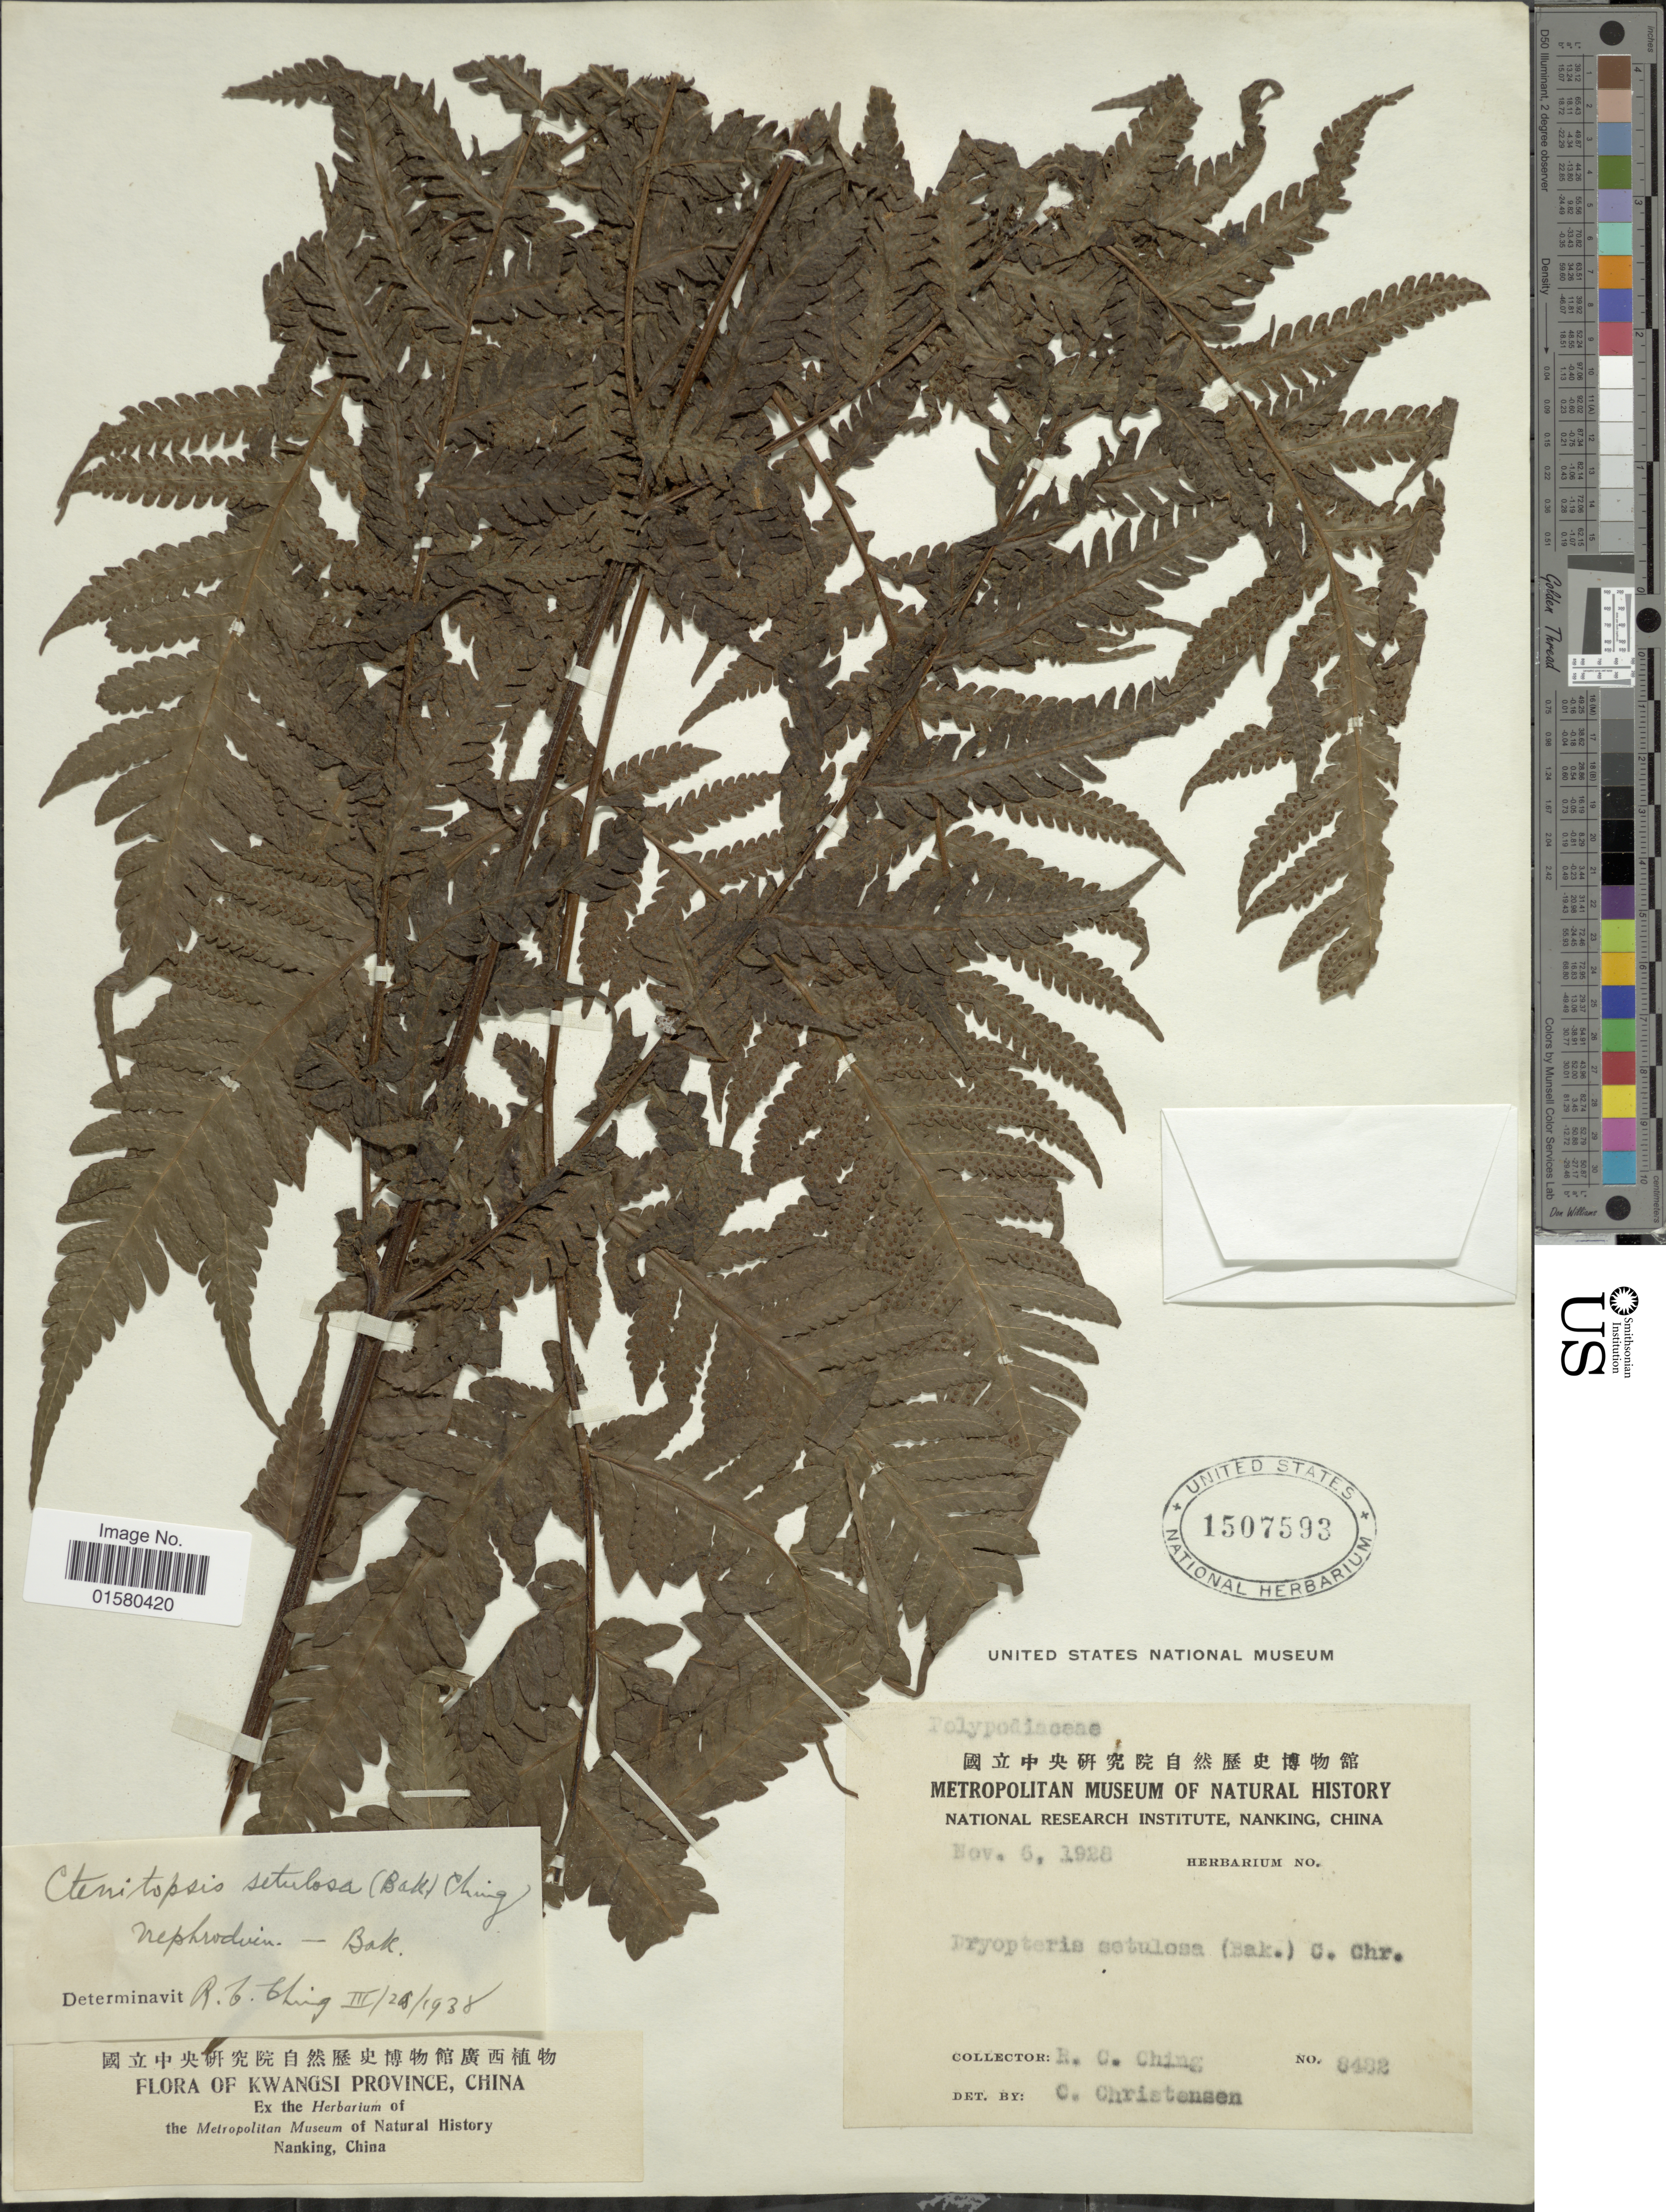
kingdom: Plantae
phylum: Tracheophyta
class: Polypodiopsida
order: Polypodiales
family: Tectariaceae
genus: Tectaria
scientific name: Tectaria setulosa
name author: (Baker)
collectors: R. C. Ching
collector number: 8482*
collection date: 1928-11-06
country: China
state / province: Guangxi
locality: Kwangsi Province, China,Nanking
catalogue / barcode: US 1507593